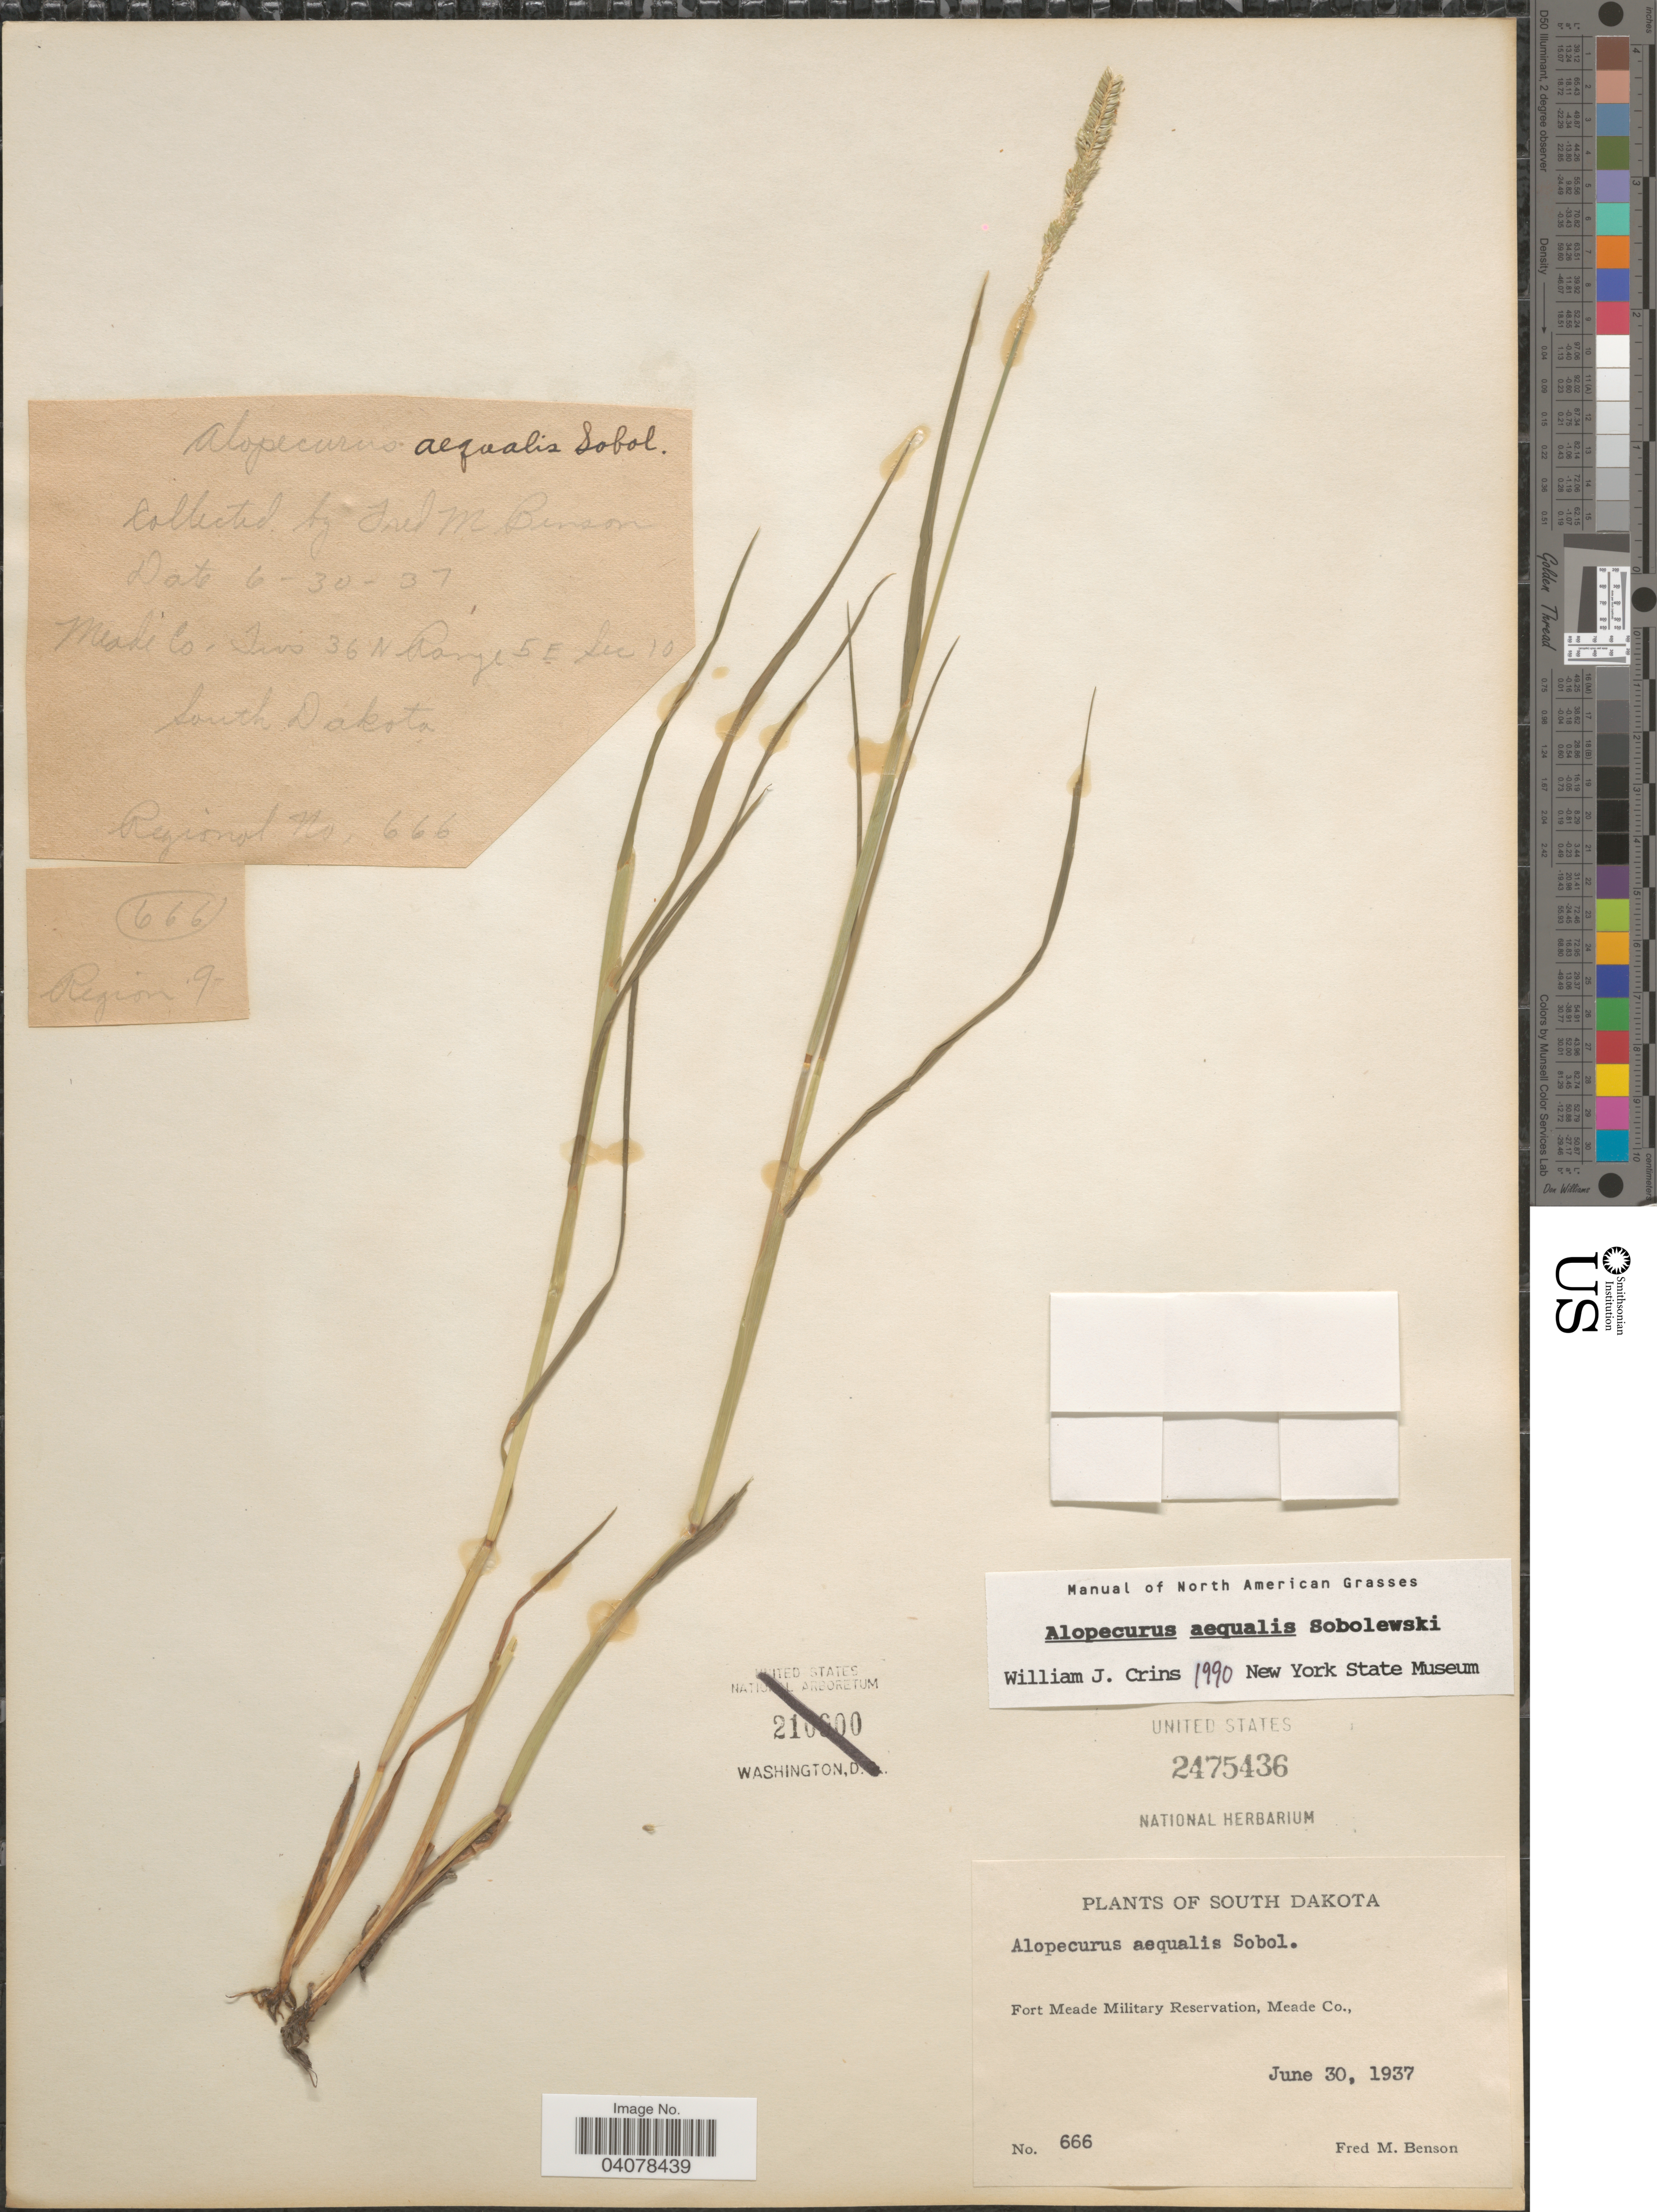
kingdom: Plantae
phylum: Tracheophyta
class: Liliopsida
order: Poales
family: Poaceae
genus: Alopecurus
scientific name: Alopecurus aequalis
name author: Sobol.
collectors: F. Benson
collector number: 666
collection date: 1937-06-30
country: United States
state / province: South Dakota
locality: Fort Meade Military Reservation, Meade Co. Twp 36 N Range 5 E Sec 10.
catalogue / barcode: US 2475436